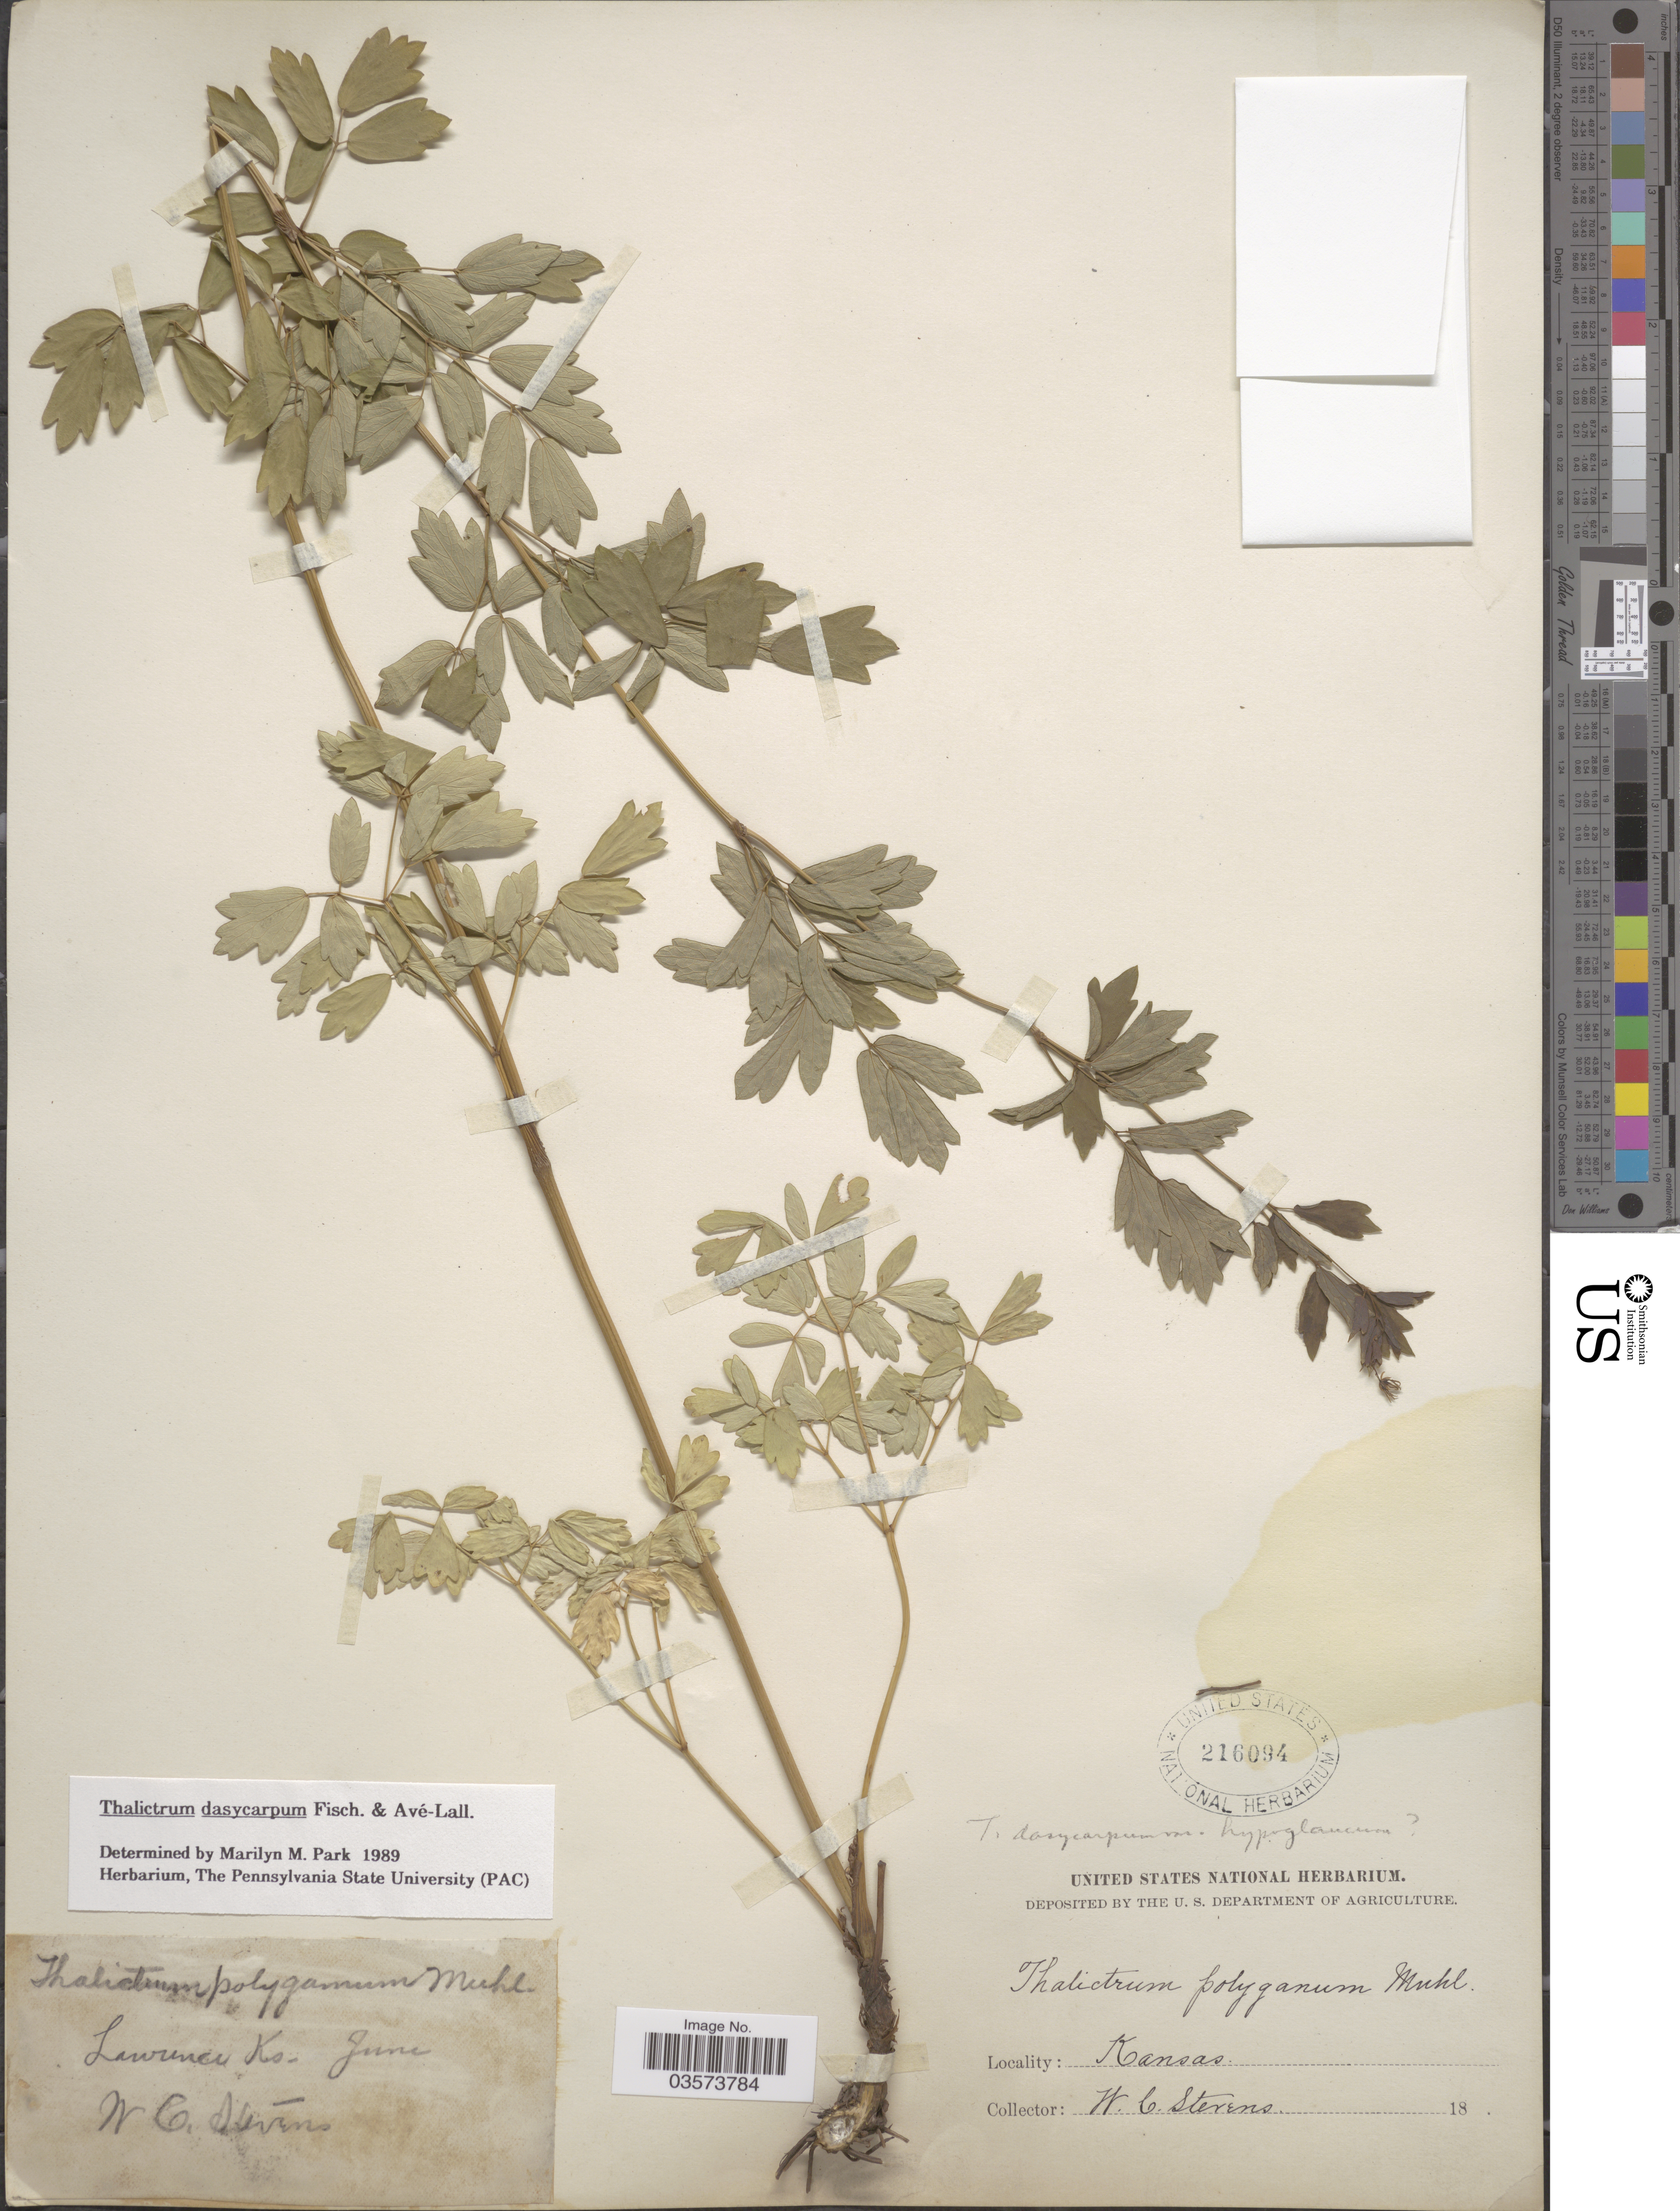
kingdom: Plantae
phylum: Tracheophyta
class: Magnoliopsida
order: Ranunculales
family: Ranunculaceae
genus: Thalictrum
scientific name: Thalictrum dasycarpum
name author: Fisch. & Avé-Lall.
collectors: W. C. Stevens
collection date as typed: June 18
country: United States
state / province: Kansas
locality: Lawrence.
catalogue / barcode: US 216094